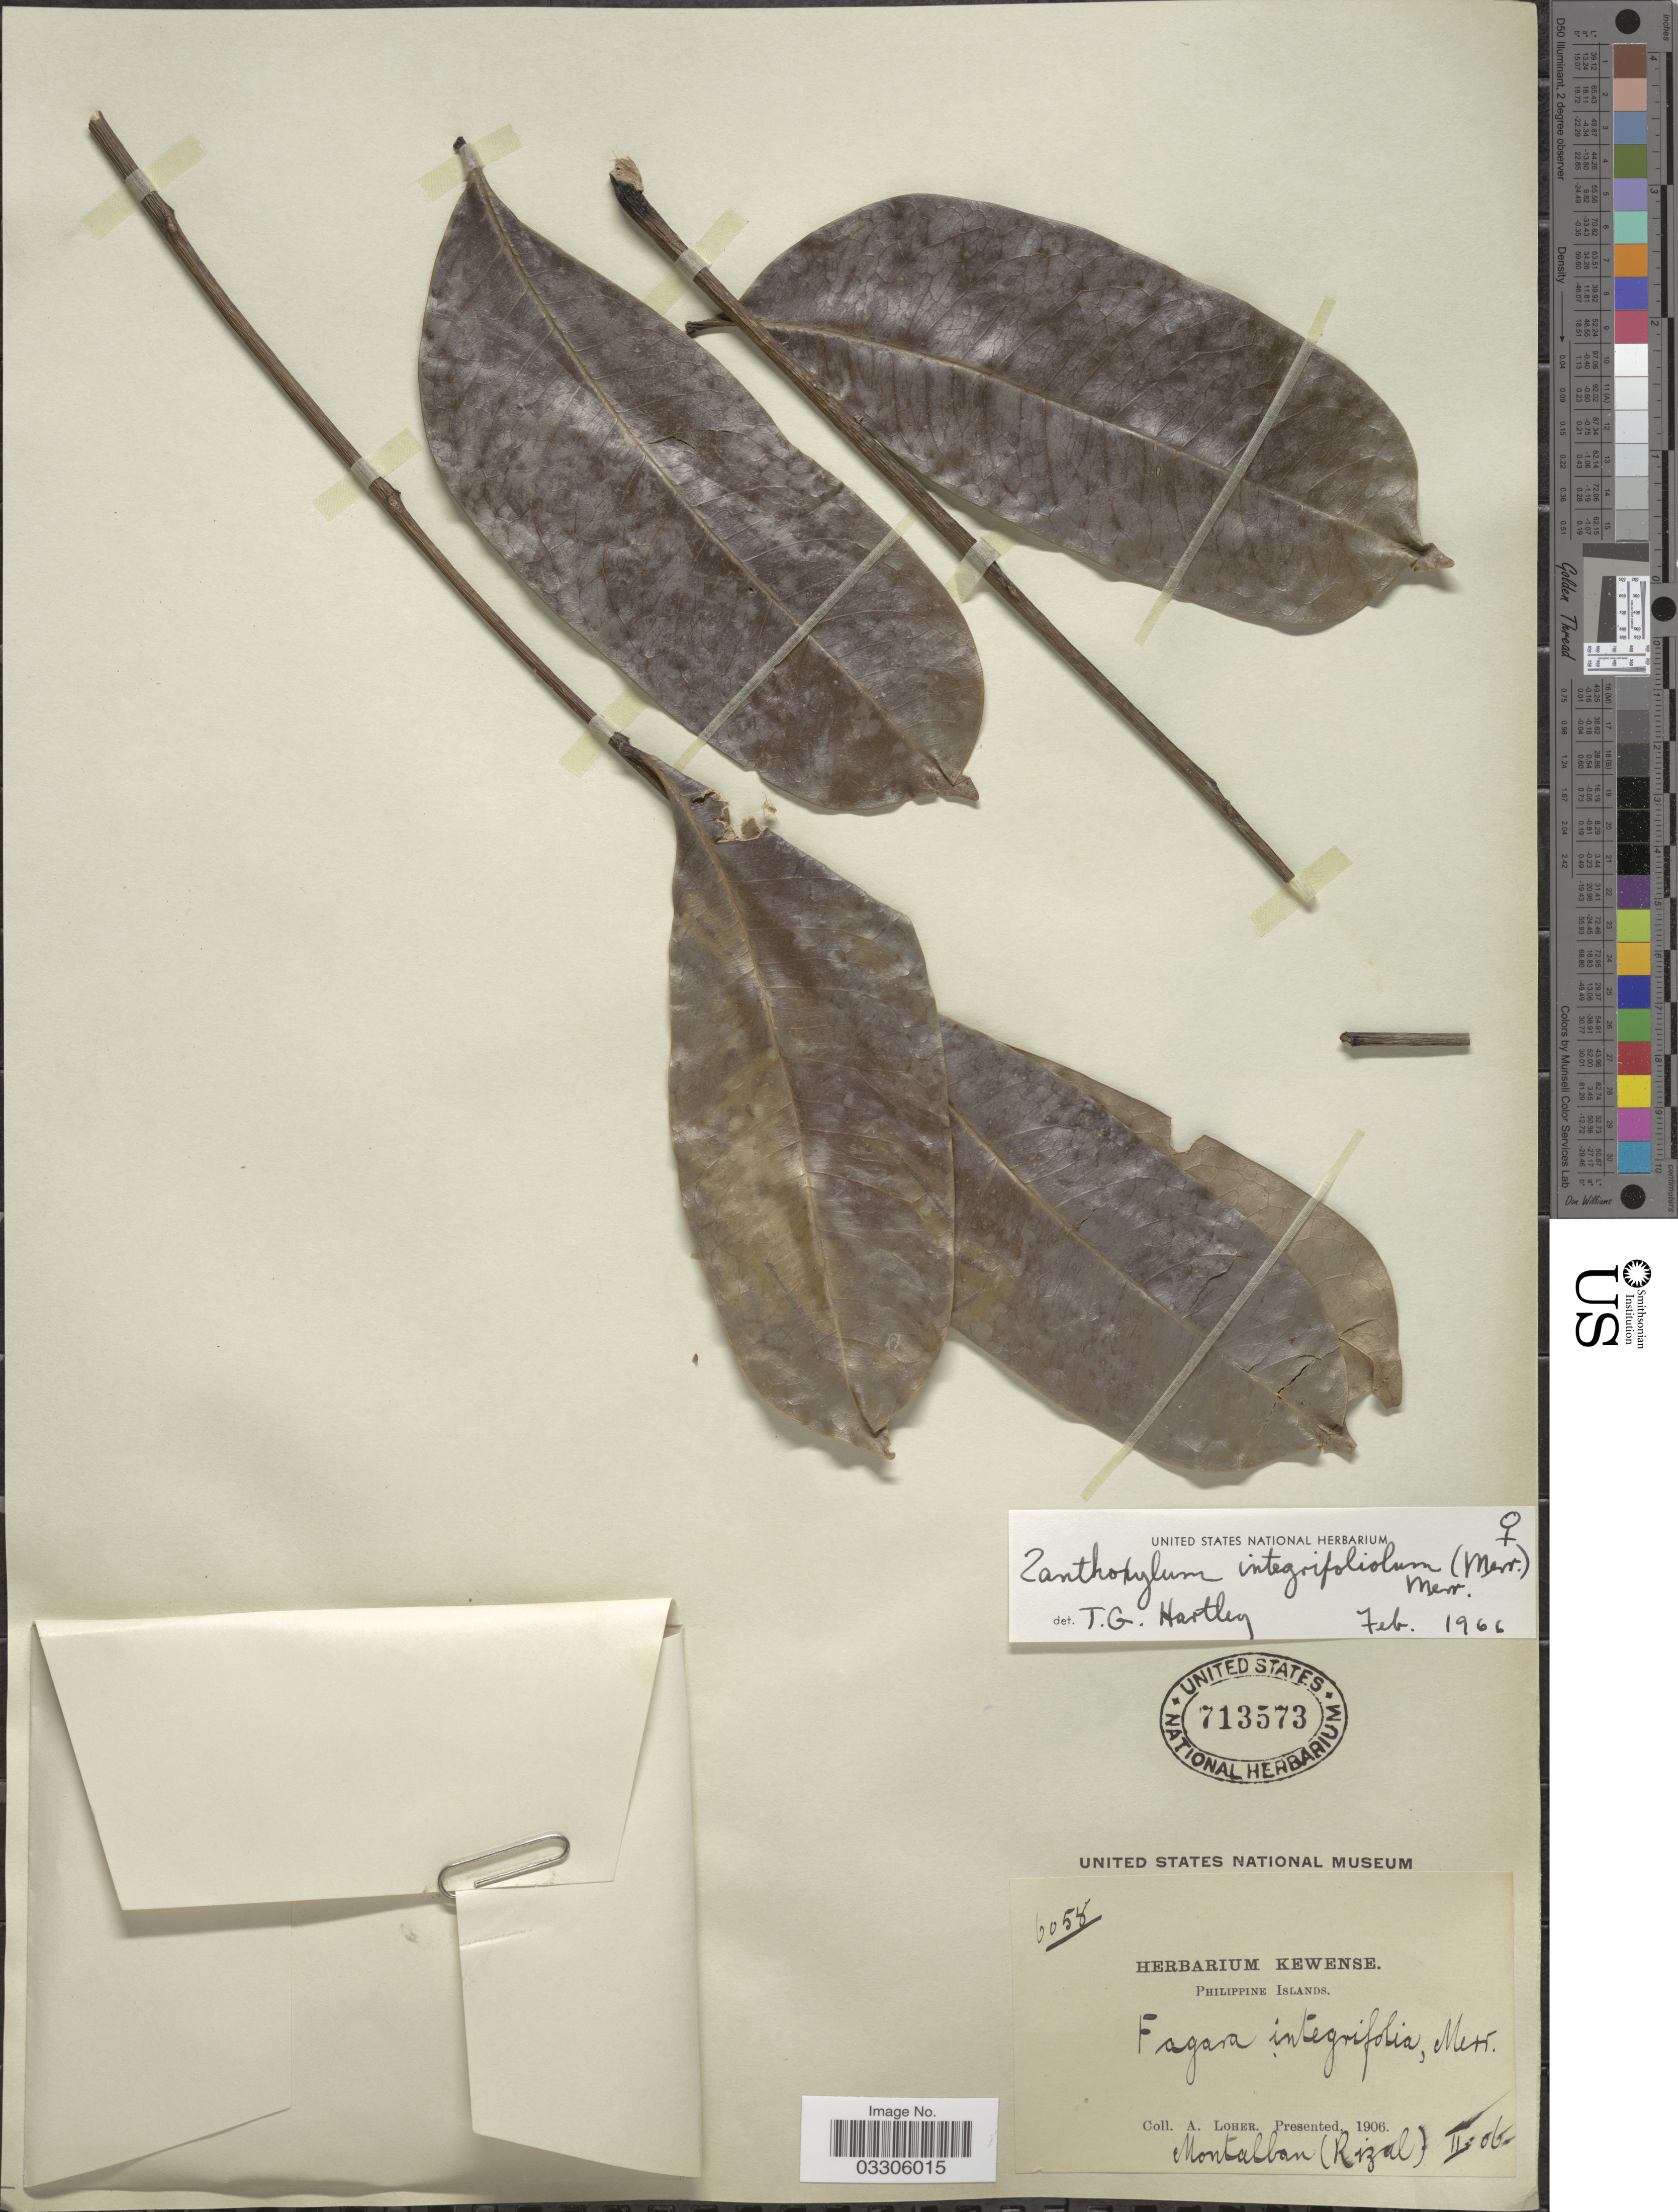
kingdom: Plantae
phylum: Tracheophyta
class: Magnoliopsida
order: Sapindales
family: Rutaceae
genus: Zanthoxylum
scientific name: Zanthoxylum integrifoliolum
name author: (Merr.) Merr.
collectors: A. Loher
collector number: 6058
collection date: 1906-02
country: Philippines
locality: Montalban (Rizal).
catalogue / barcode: US 713573